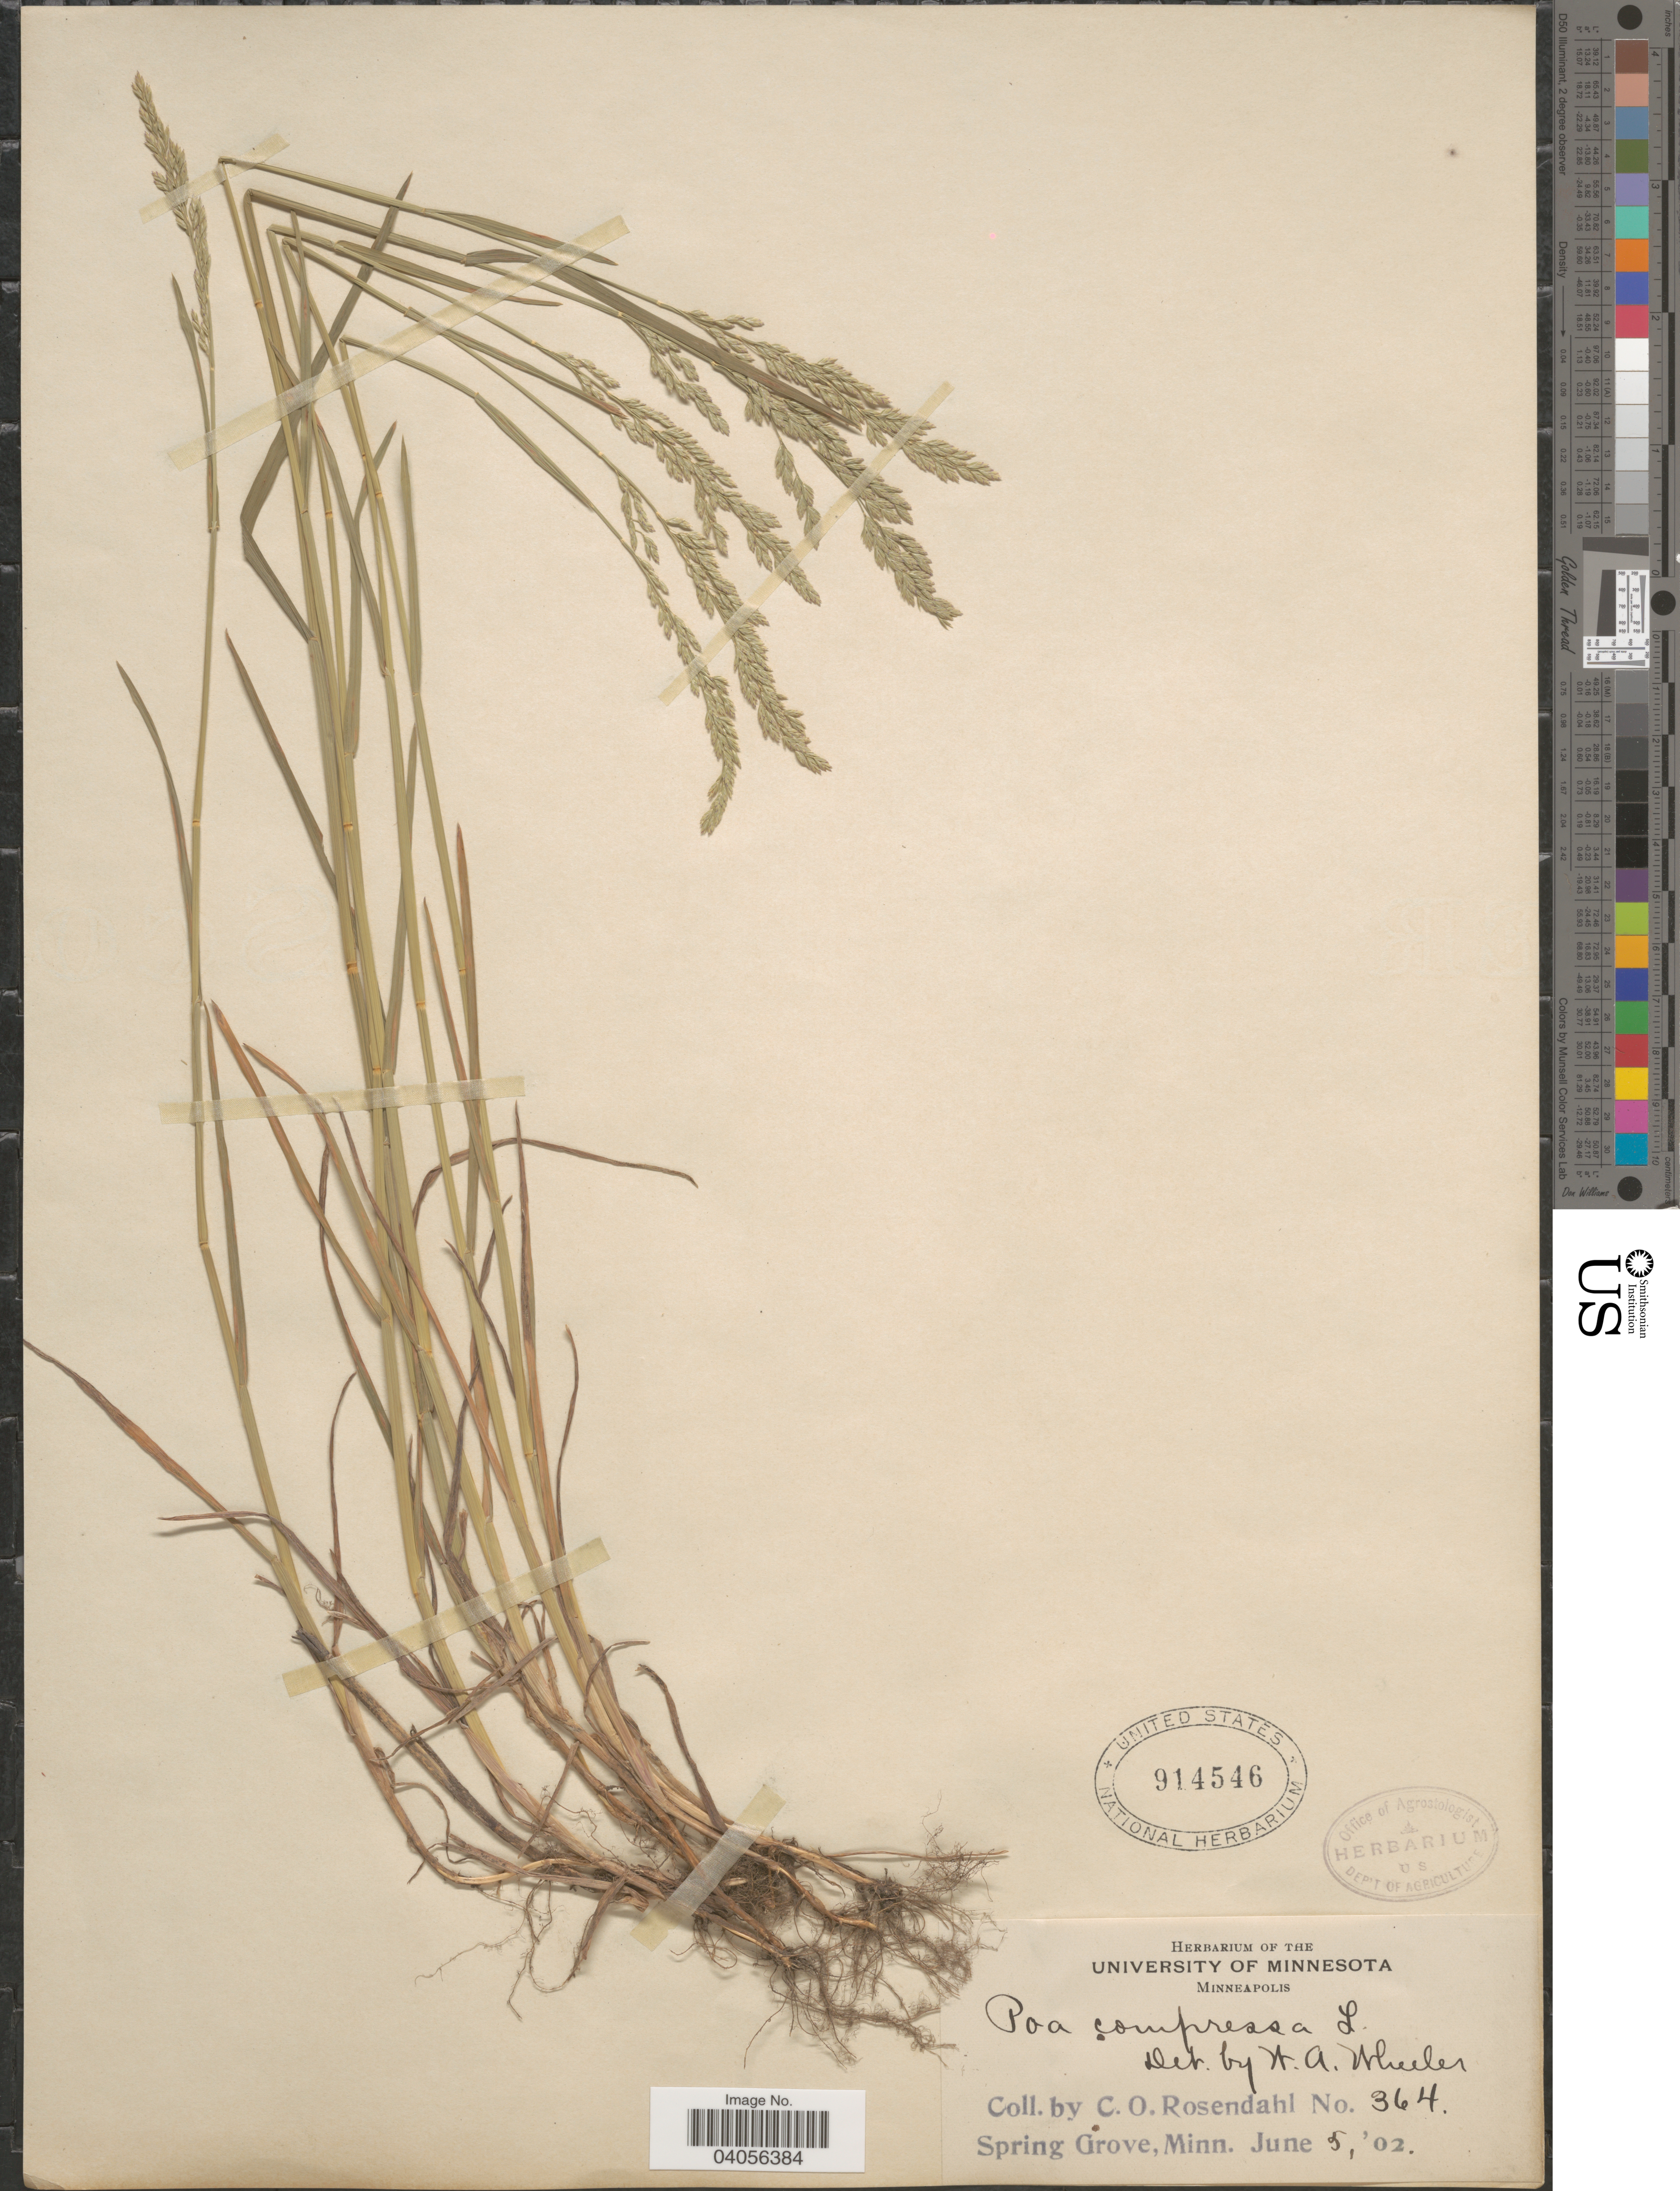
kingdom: Plantae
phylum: Tracheophyta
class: Liliopsida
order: Poales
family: Poaceae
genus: Poa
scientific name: Poa compressa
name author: L.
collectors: C. O. Rosendahl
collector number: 364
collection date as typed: Transcribed d/m/y: 5/6/2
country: United States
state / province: Minnesota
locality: Spring Grove.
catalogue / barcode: US 914546